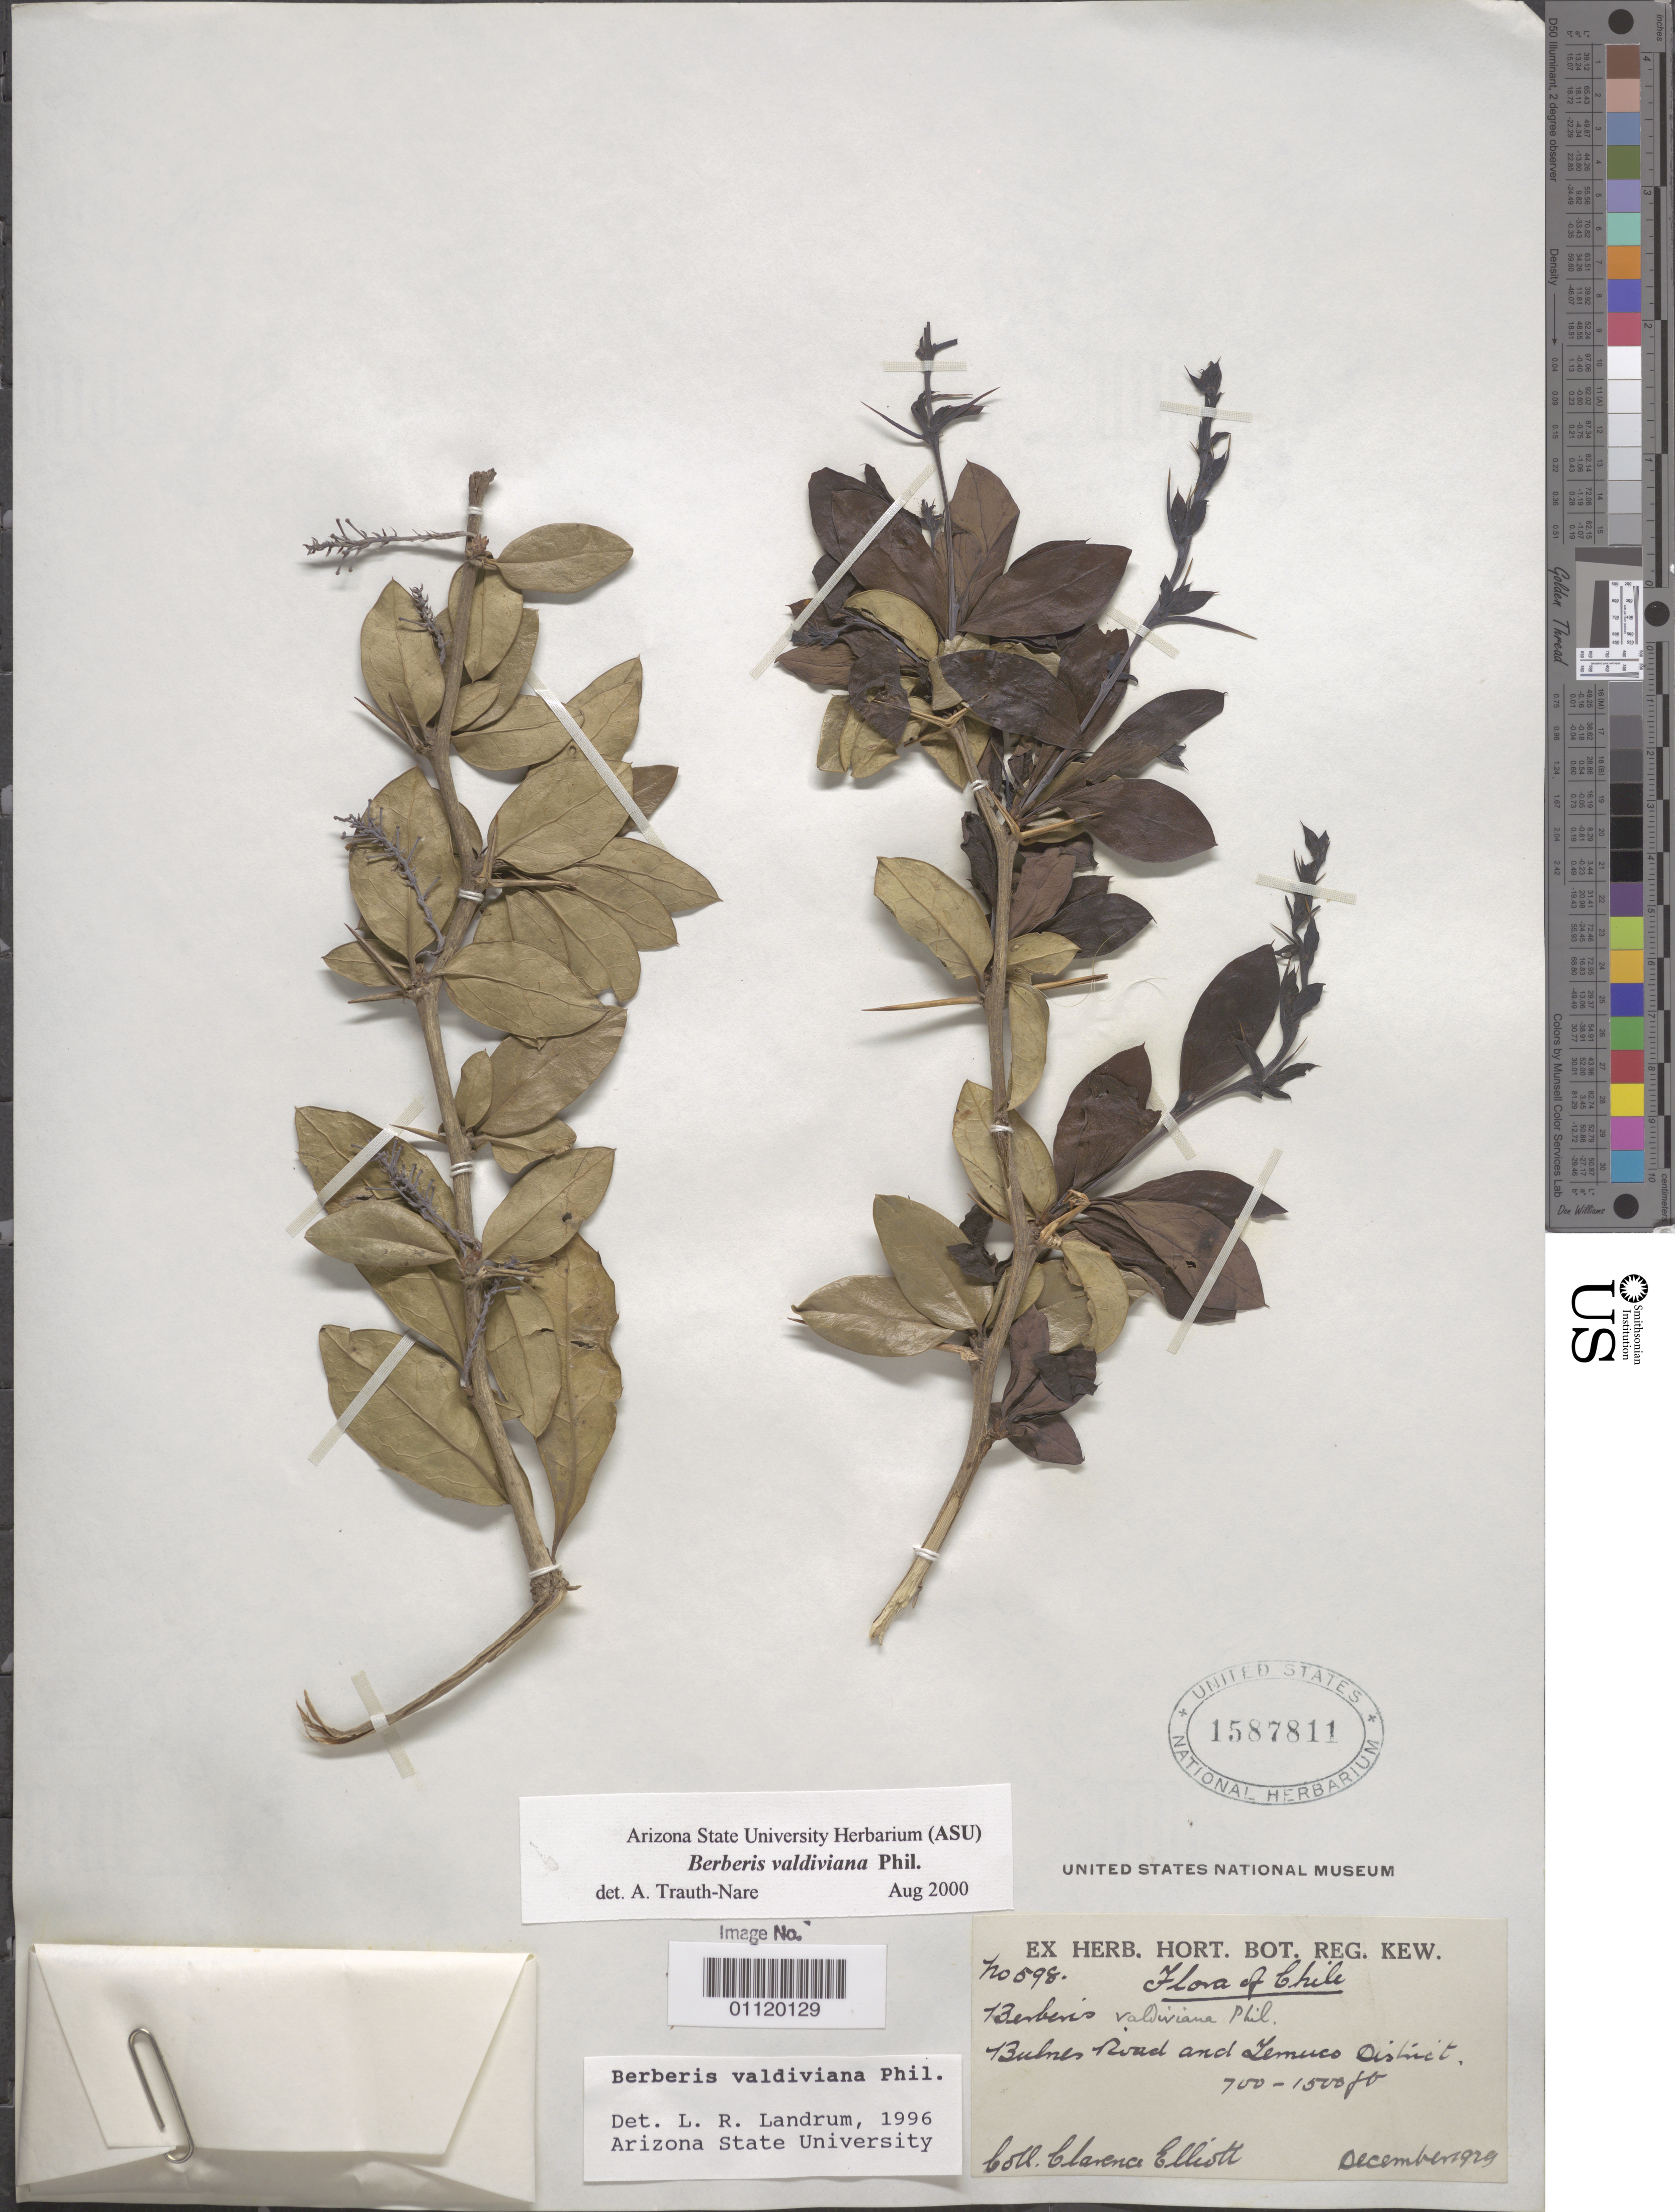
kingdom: Plantae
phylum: Tracheophyta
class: Magnoliopsida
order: Ranunculales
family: Berberidaceae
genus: Berberis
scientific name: Berberis valdiviana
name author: Phil.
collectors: C. Elliott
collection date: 1929-12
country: Chile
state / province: Araucanía (IX)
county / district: Cautin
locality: Bulnes Road (?) and Temuco District.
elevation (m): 213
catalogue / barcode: US 1587811